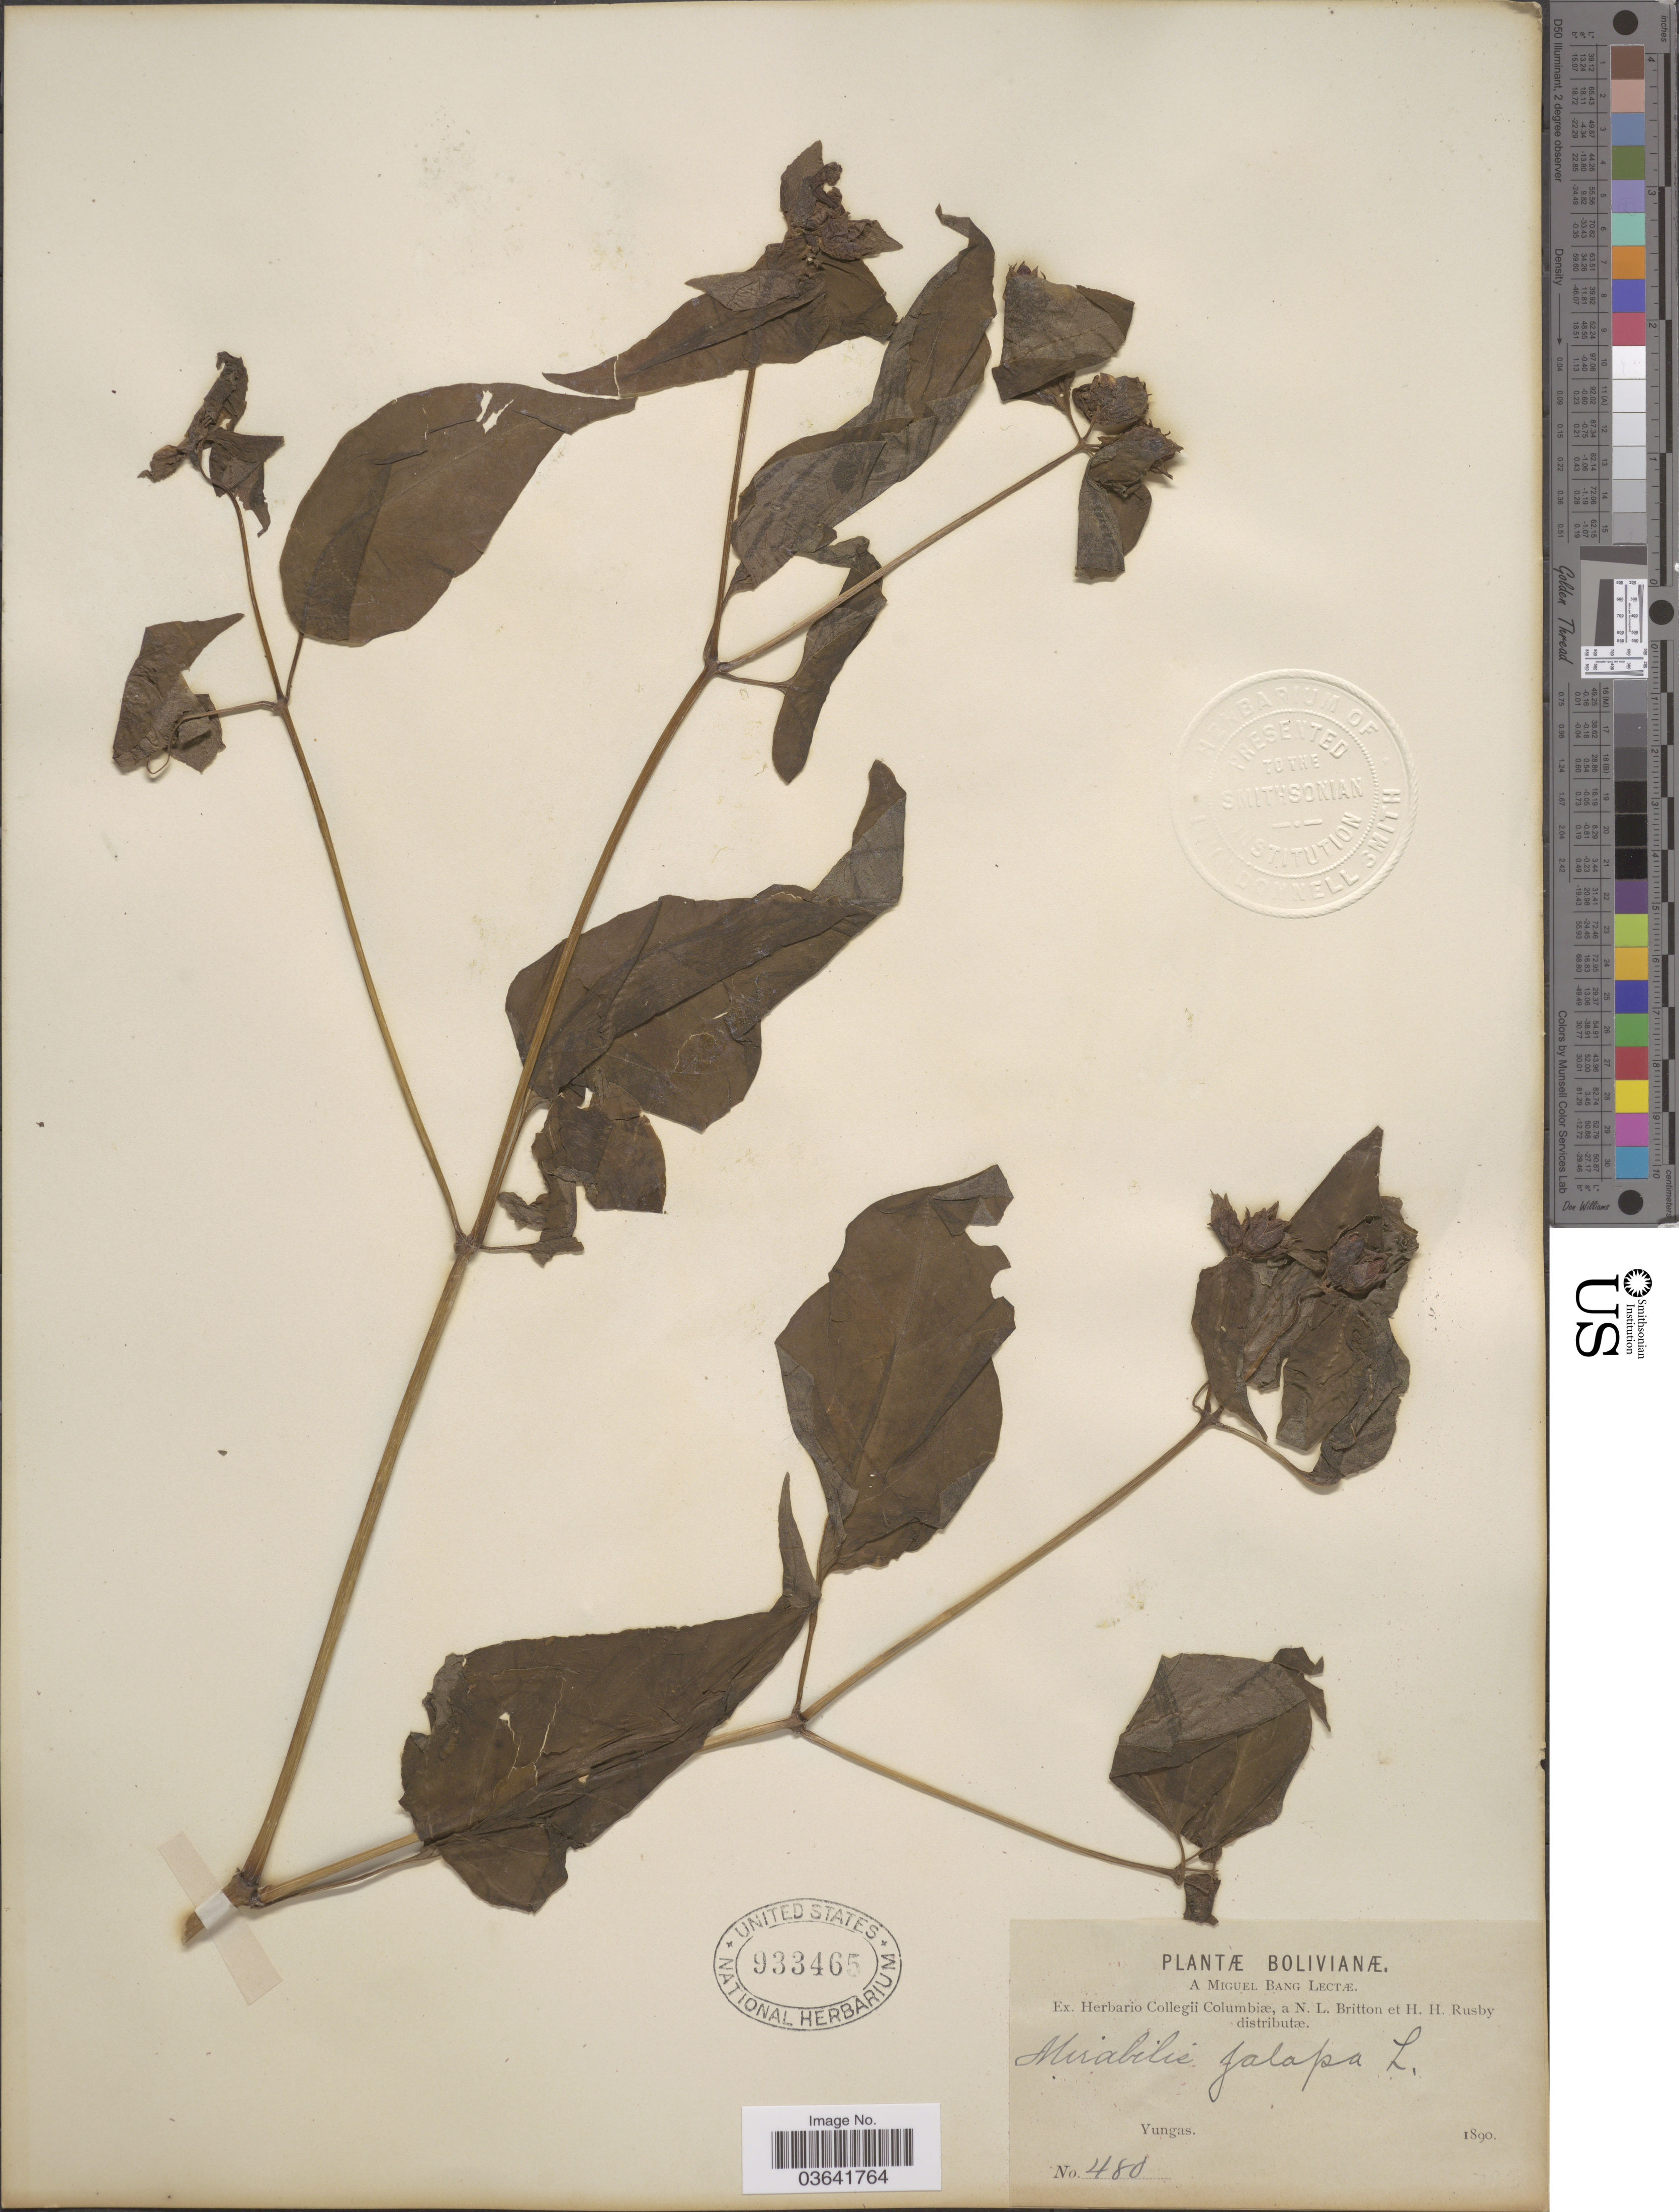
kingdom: Plantae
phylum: Tracheophyta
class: Magnoliopsida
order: Caryophyllales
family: Nyctaginaceae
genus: Mirabilis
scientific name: Mirabilis jalapa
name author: L.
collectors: M. Bang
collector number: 480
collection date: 1890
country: Bolivia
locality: Yungas.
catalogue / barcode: US 933465